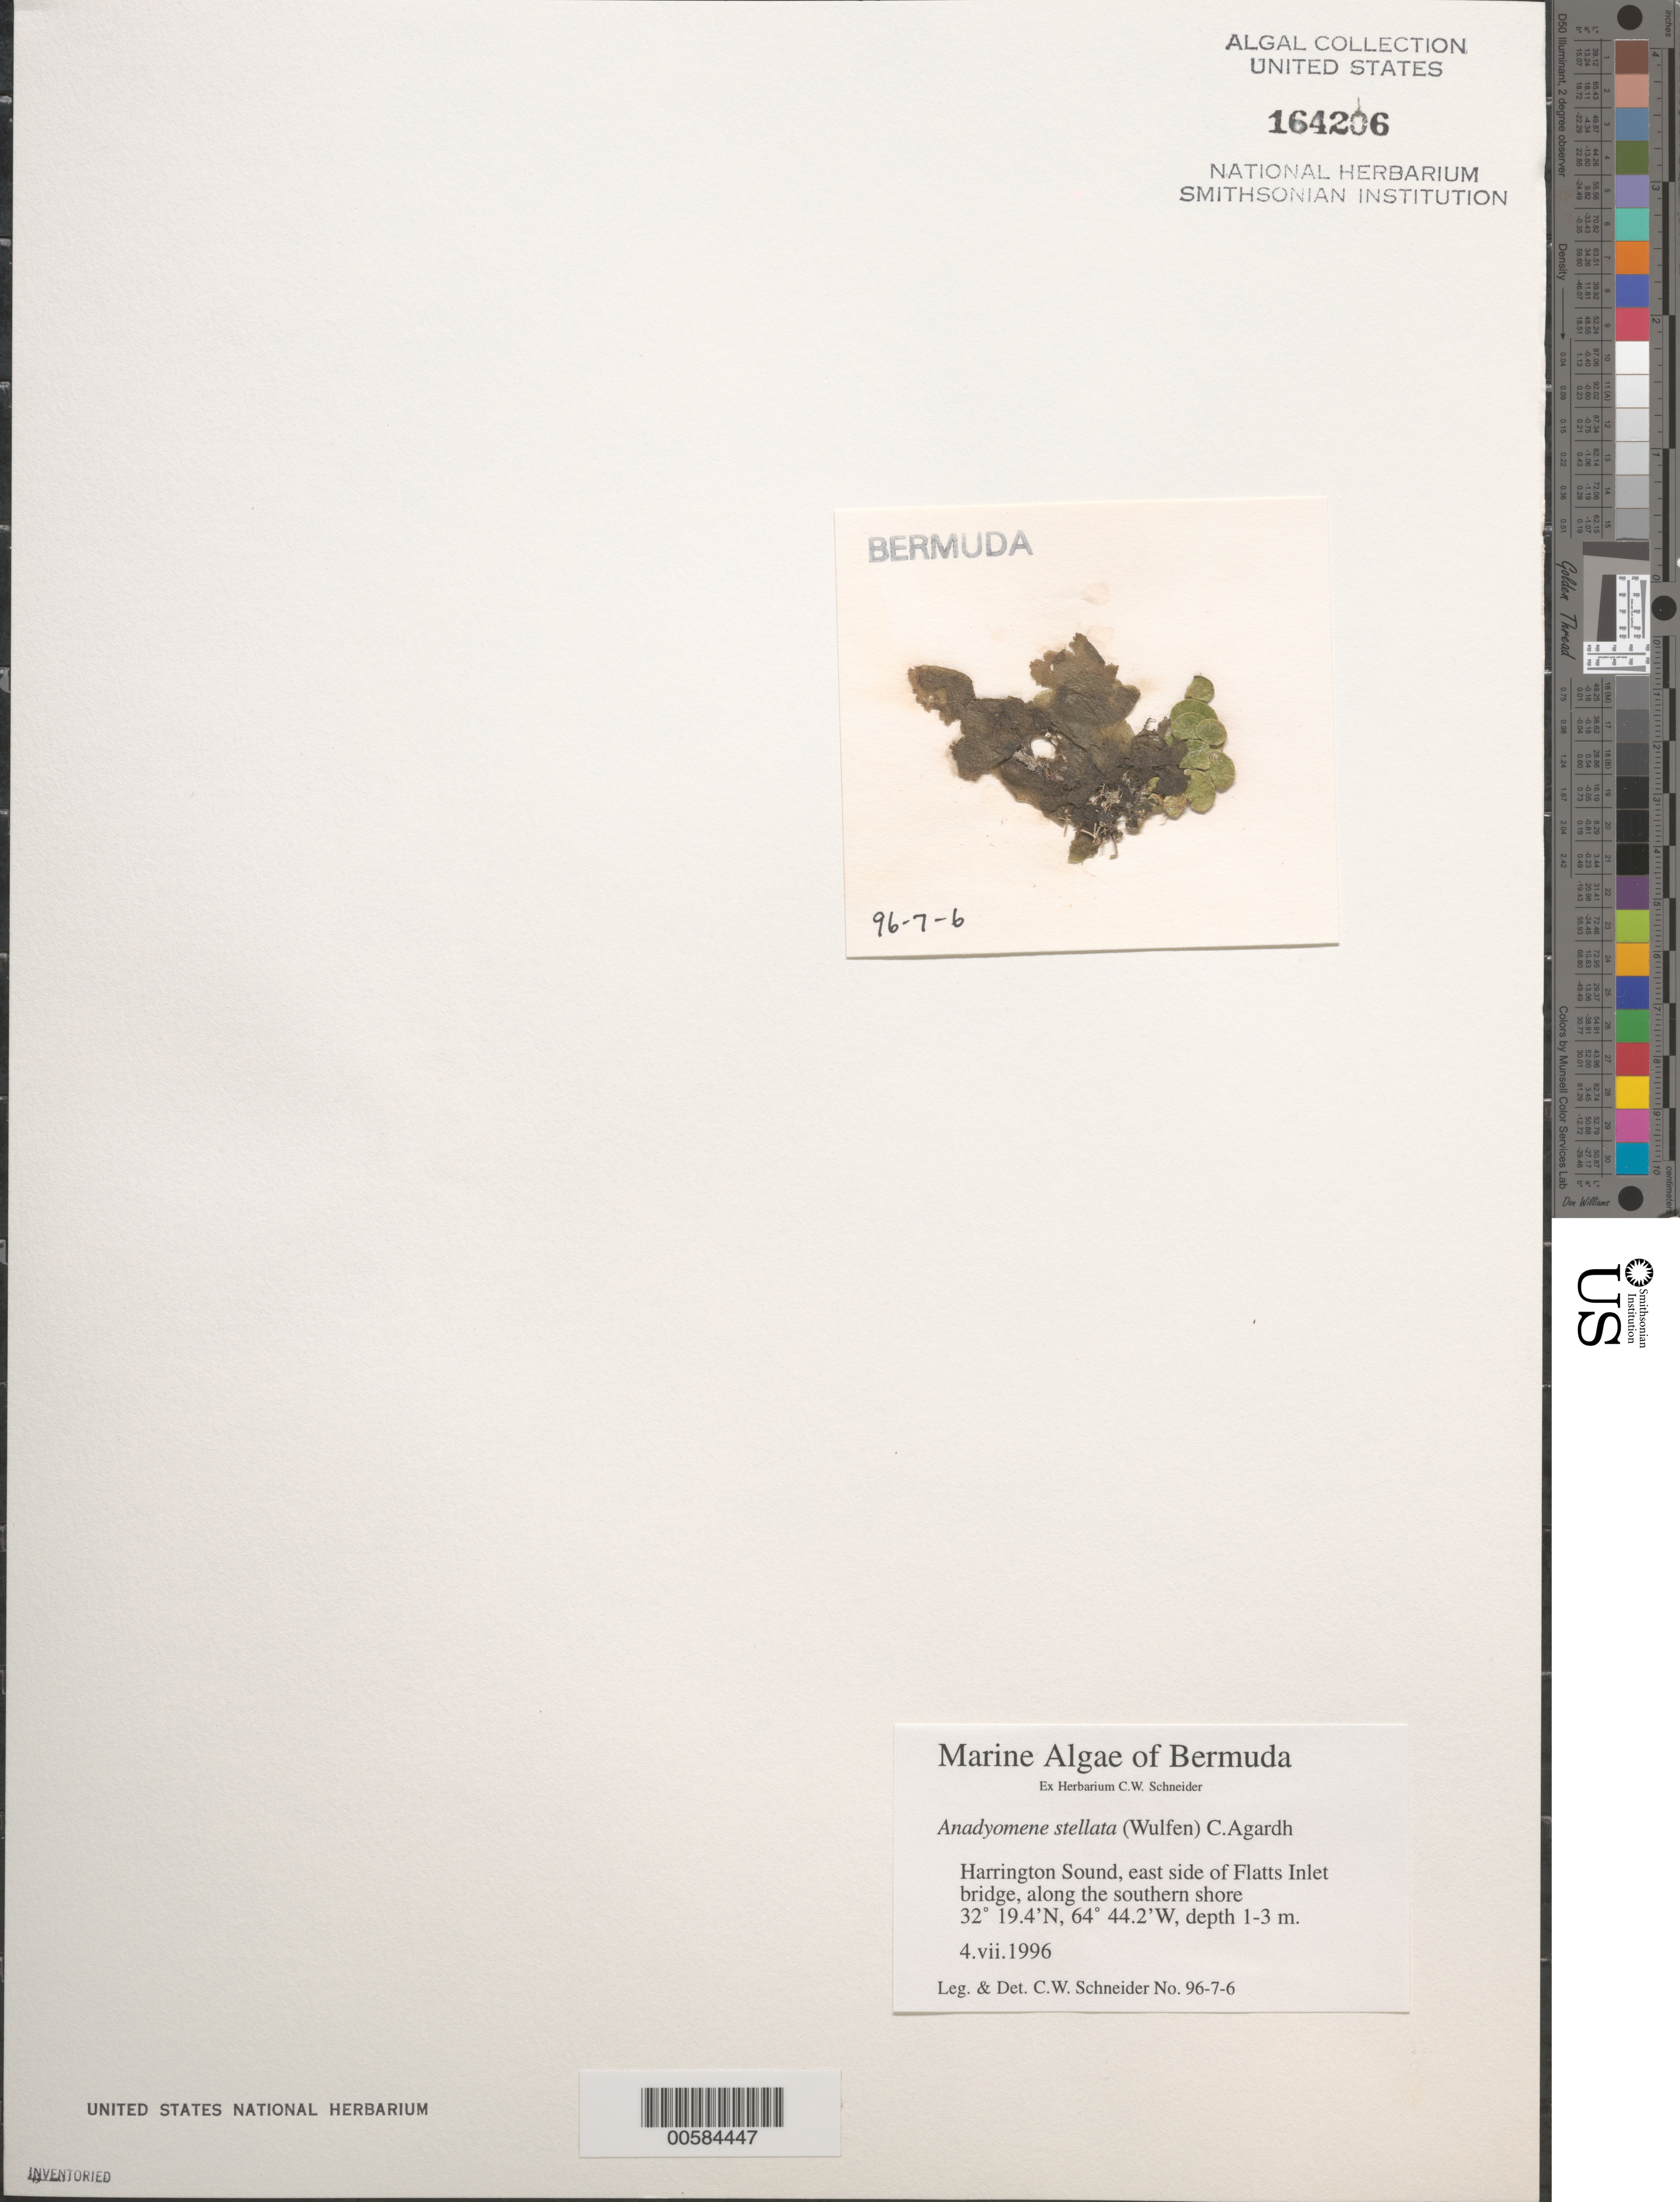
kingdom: Plantae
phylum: Chlorophyta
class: Ulvophyceae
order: Cladophorales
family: Anadyomenaceae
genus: Anadyomene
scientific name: Anadyomene stellata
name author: (Wulfen) C. Agardh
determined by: Schneider, C. W.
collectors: C. W. Schneider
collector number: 96-7-6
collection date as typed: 04 Jul 1996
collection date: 1996-07-04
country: Bermuda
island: Bermuda Island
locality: Harrington Sound, east side Flatts Inlet Bridge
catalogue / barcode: US 164206